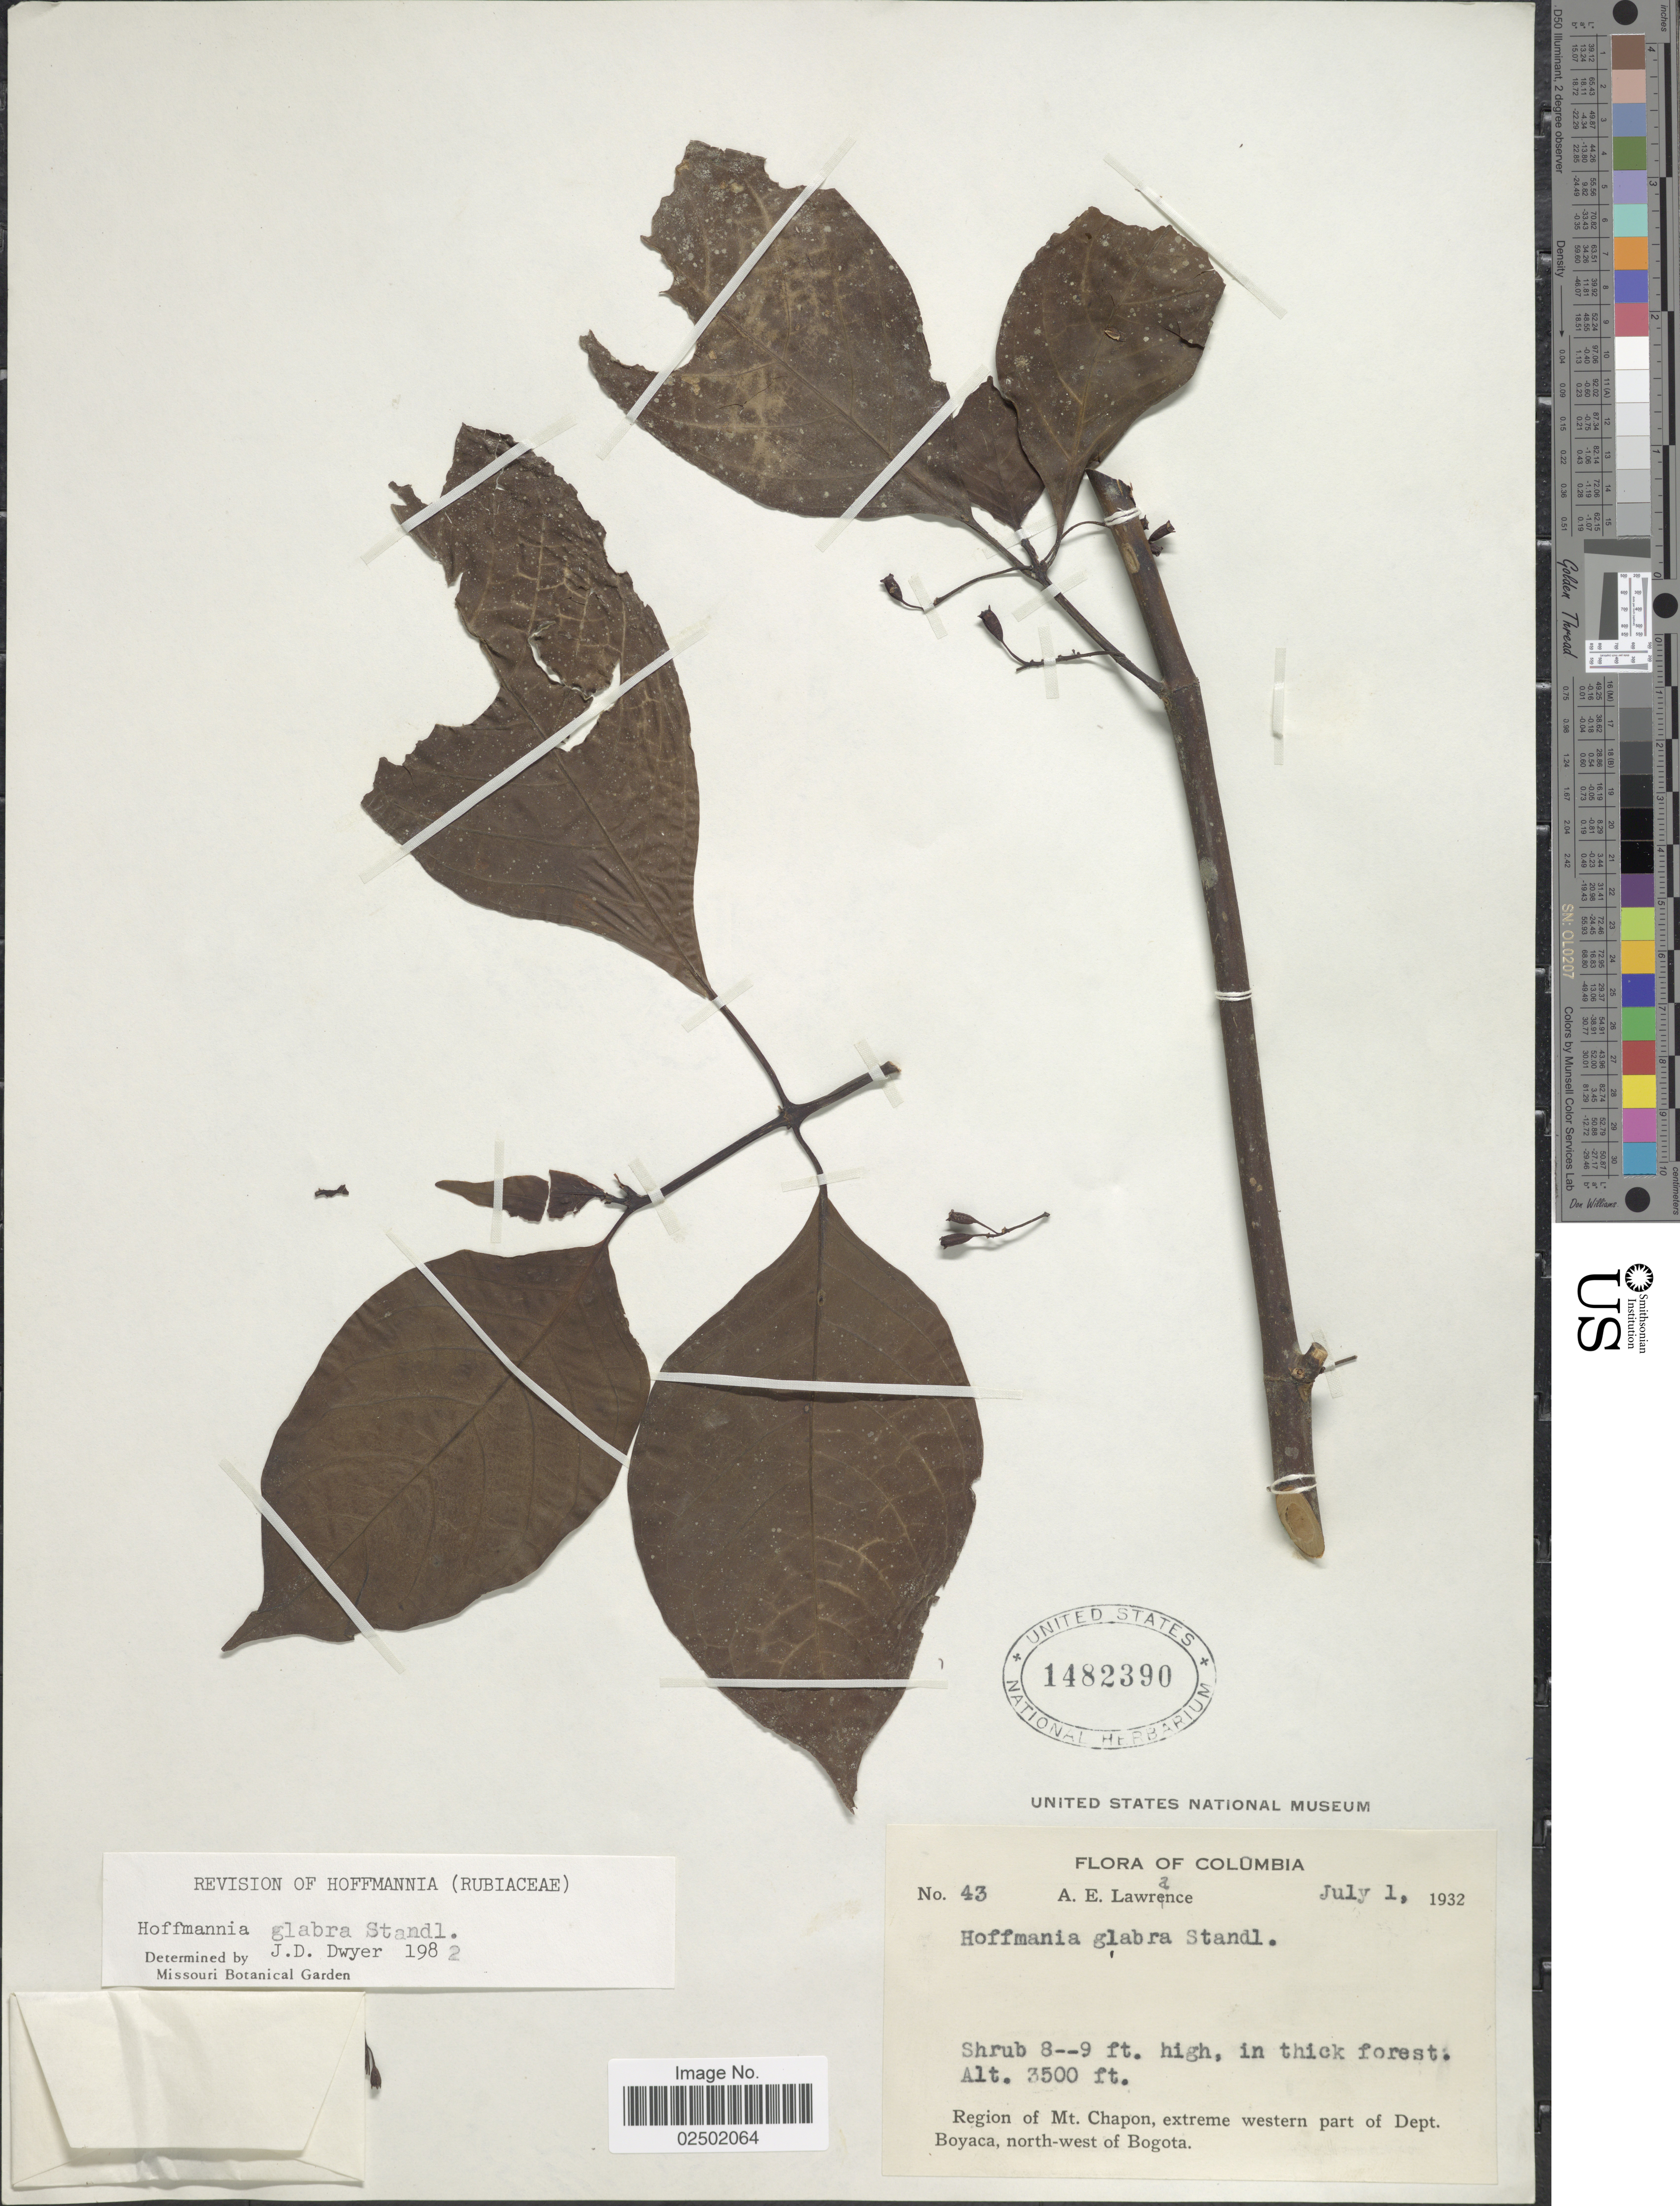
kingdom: Plantae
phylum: Tracheophyta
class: Magnoliopsida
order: Gentianales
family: Rubiaceae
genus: Hoffmannia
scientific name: Hoffmannia glabra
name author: Standl.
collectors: A. Lawrance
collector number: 43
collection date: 1932-07-01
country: Colombia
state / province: Boyacá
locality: Region of Mt. Chapon, extreme western part of Dept. Boyaca, north-west of Bogota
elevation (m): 1067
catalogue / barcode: US 1482390